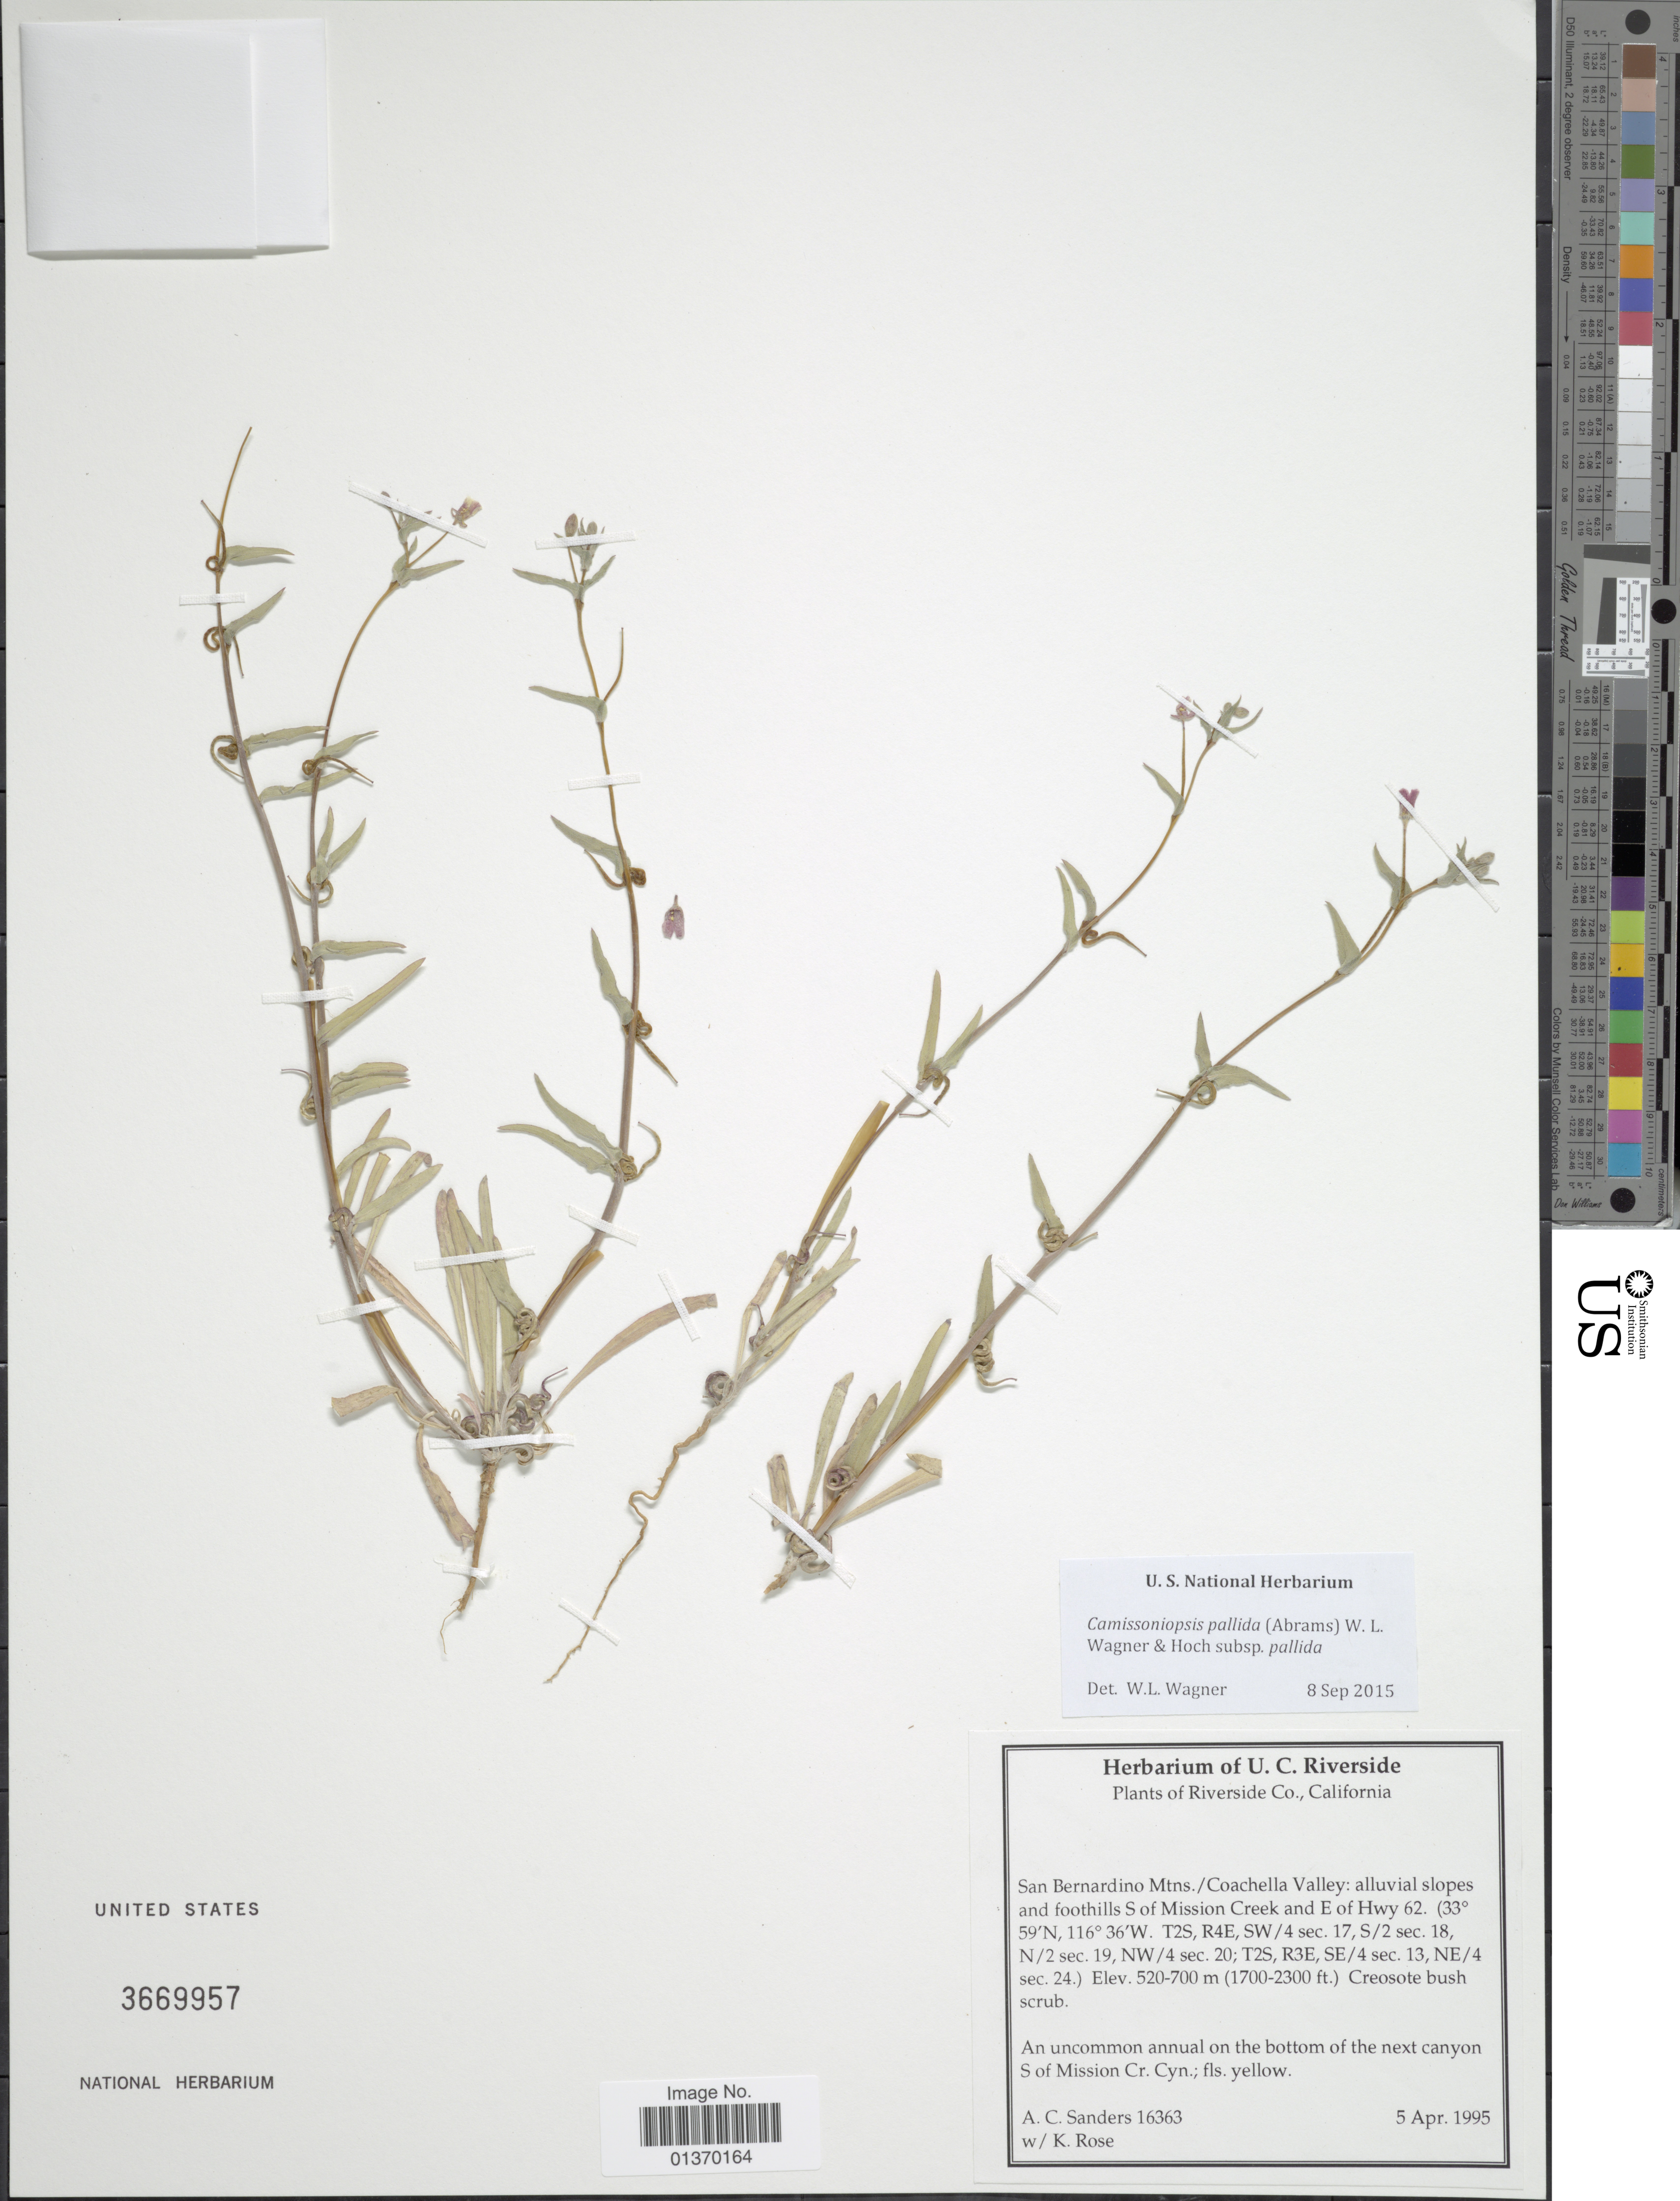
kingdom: Plantae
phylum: Tracheophyta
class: Magnoliopsida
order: Myrtales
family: Onagraceae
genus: Camissoniopsis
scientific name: Camissoniopsis pallida subsp. pallida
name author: (Abrams) W.L. Wagner & Hoch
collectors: A. Sanders & -- Rose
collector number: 16363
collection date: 1995-04-05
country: United States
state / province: California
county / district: Riverside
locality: Riverside Co., San Bernardino Mtns./ Coachella Valley: alluvial slopes and foothills S of Mission Creek and E of Hwy 62, T2S, R4E, SW/4 sec. 17, S/2 sec. 18, N/2 sec. 19, NW/4 sec. 20; T2S, R3E, SE/4 sec. 13, NE/4 sec. 24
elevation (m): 520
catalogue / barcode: US 3669957